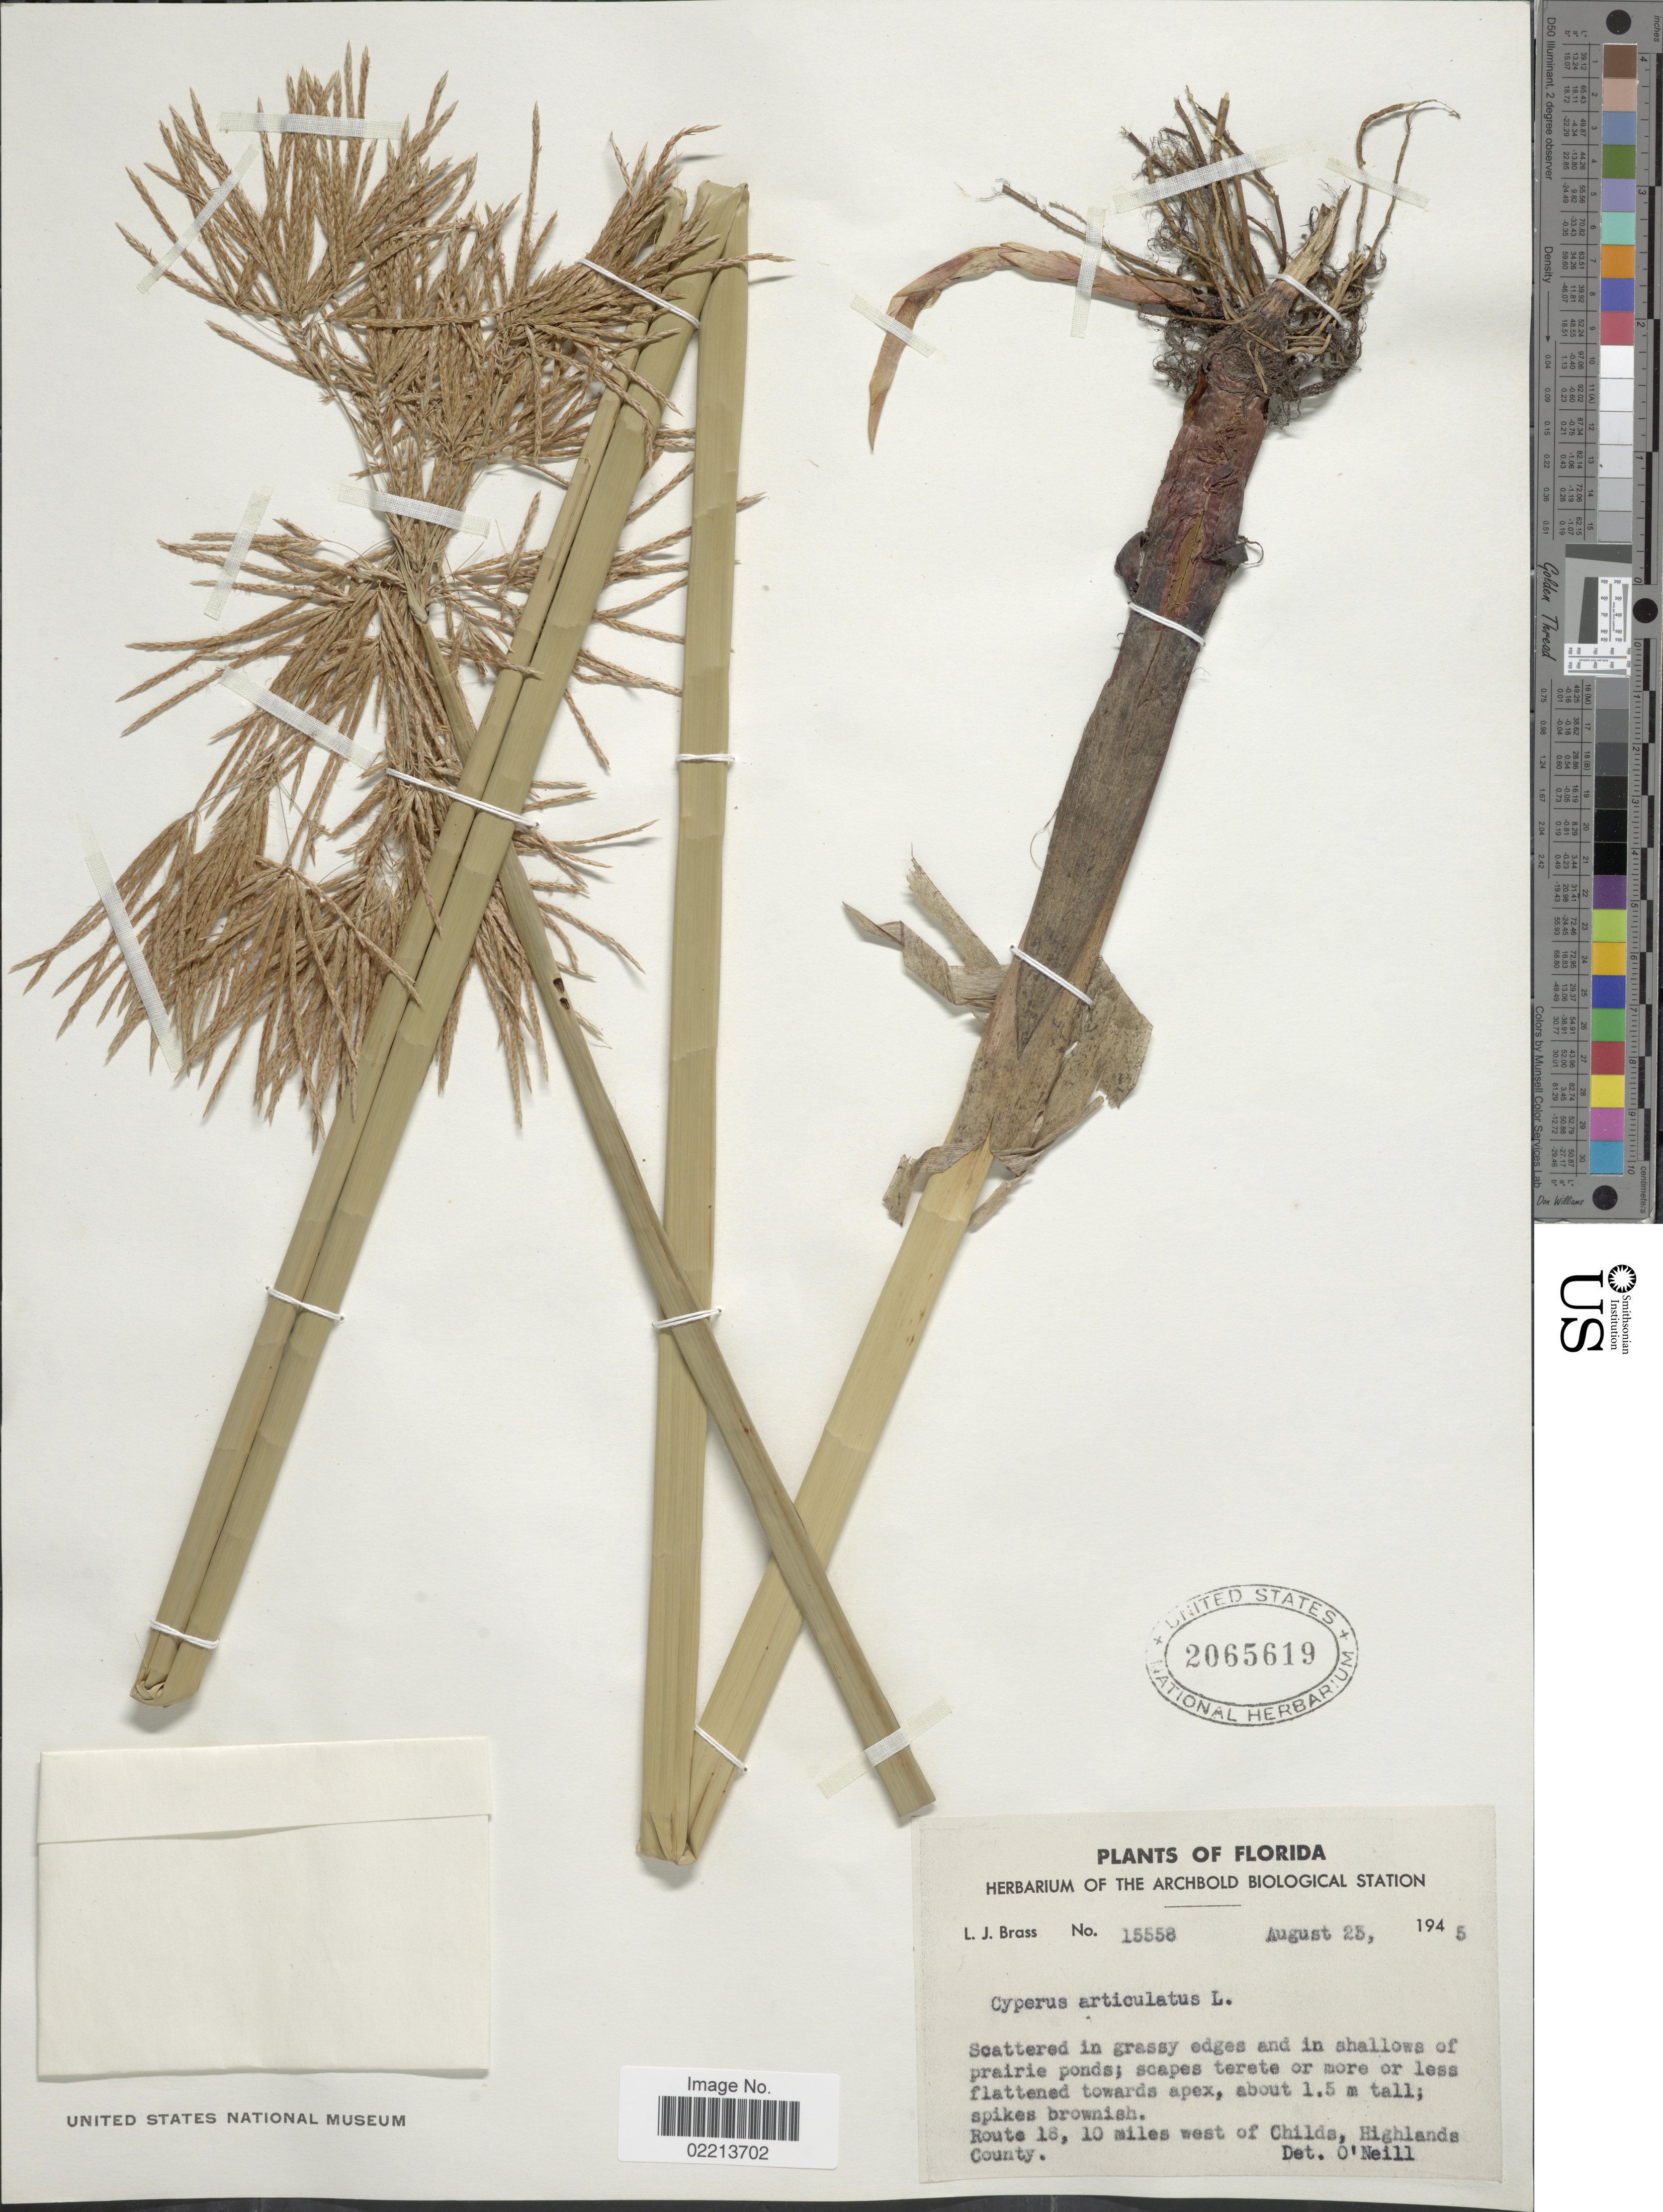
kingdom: Plantae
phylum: Tracheophyta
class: Liliopsida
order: Poales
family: Cyperaceae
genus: Cyperus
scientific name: Cyperus articulatus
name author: L.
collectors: L. J. Brass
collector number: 15558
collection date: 1945-08-23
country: United States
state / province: Florida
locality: Route 18, 10 miles west of Childs, Highlands County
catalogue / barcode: US 2065619